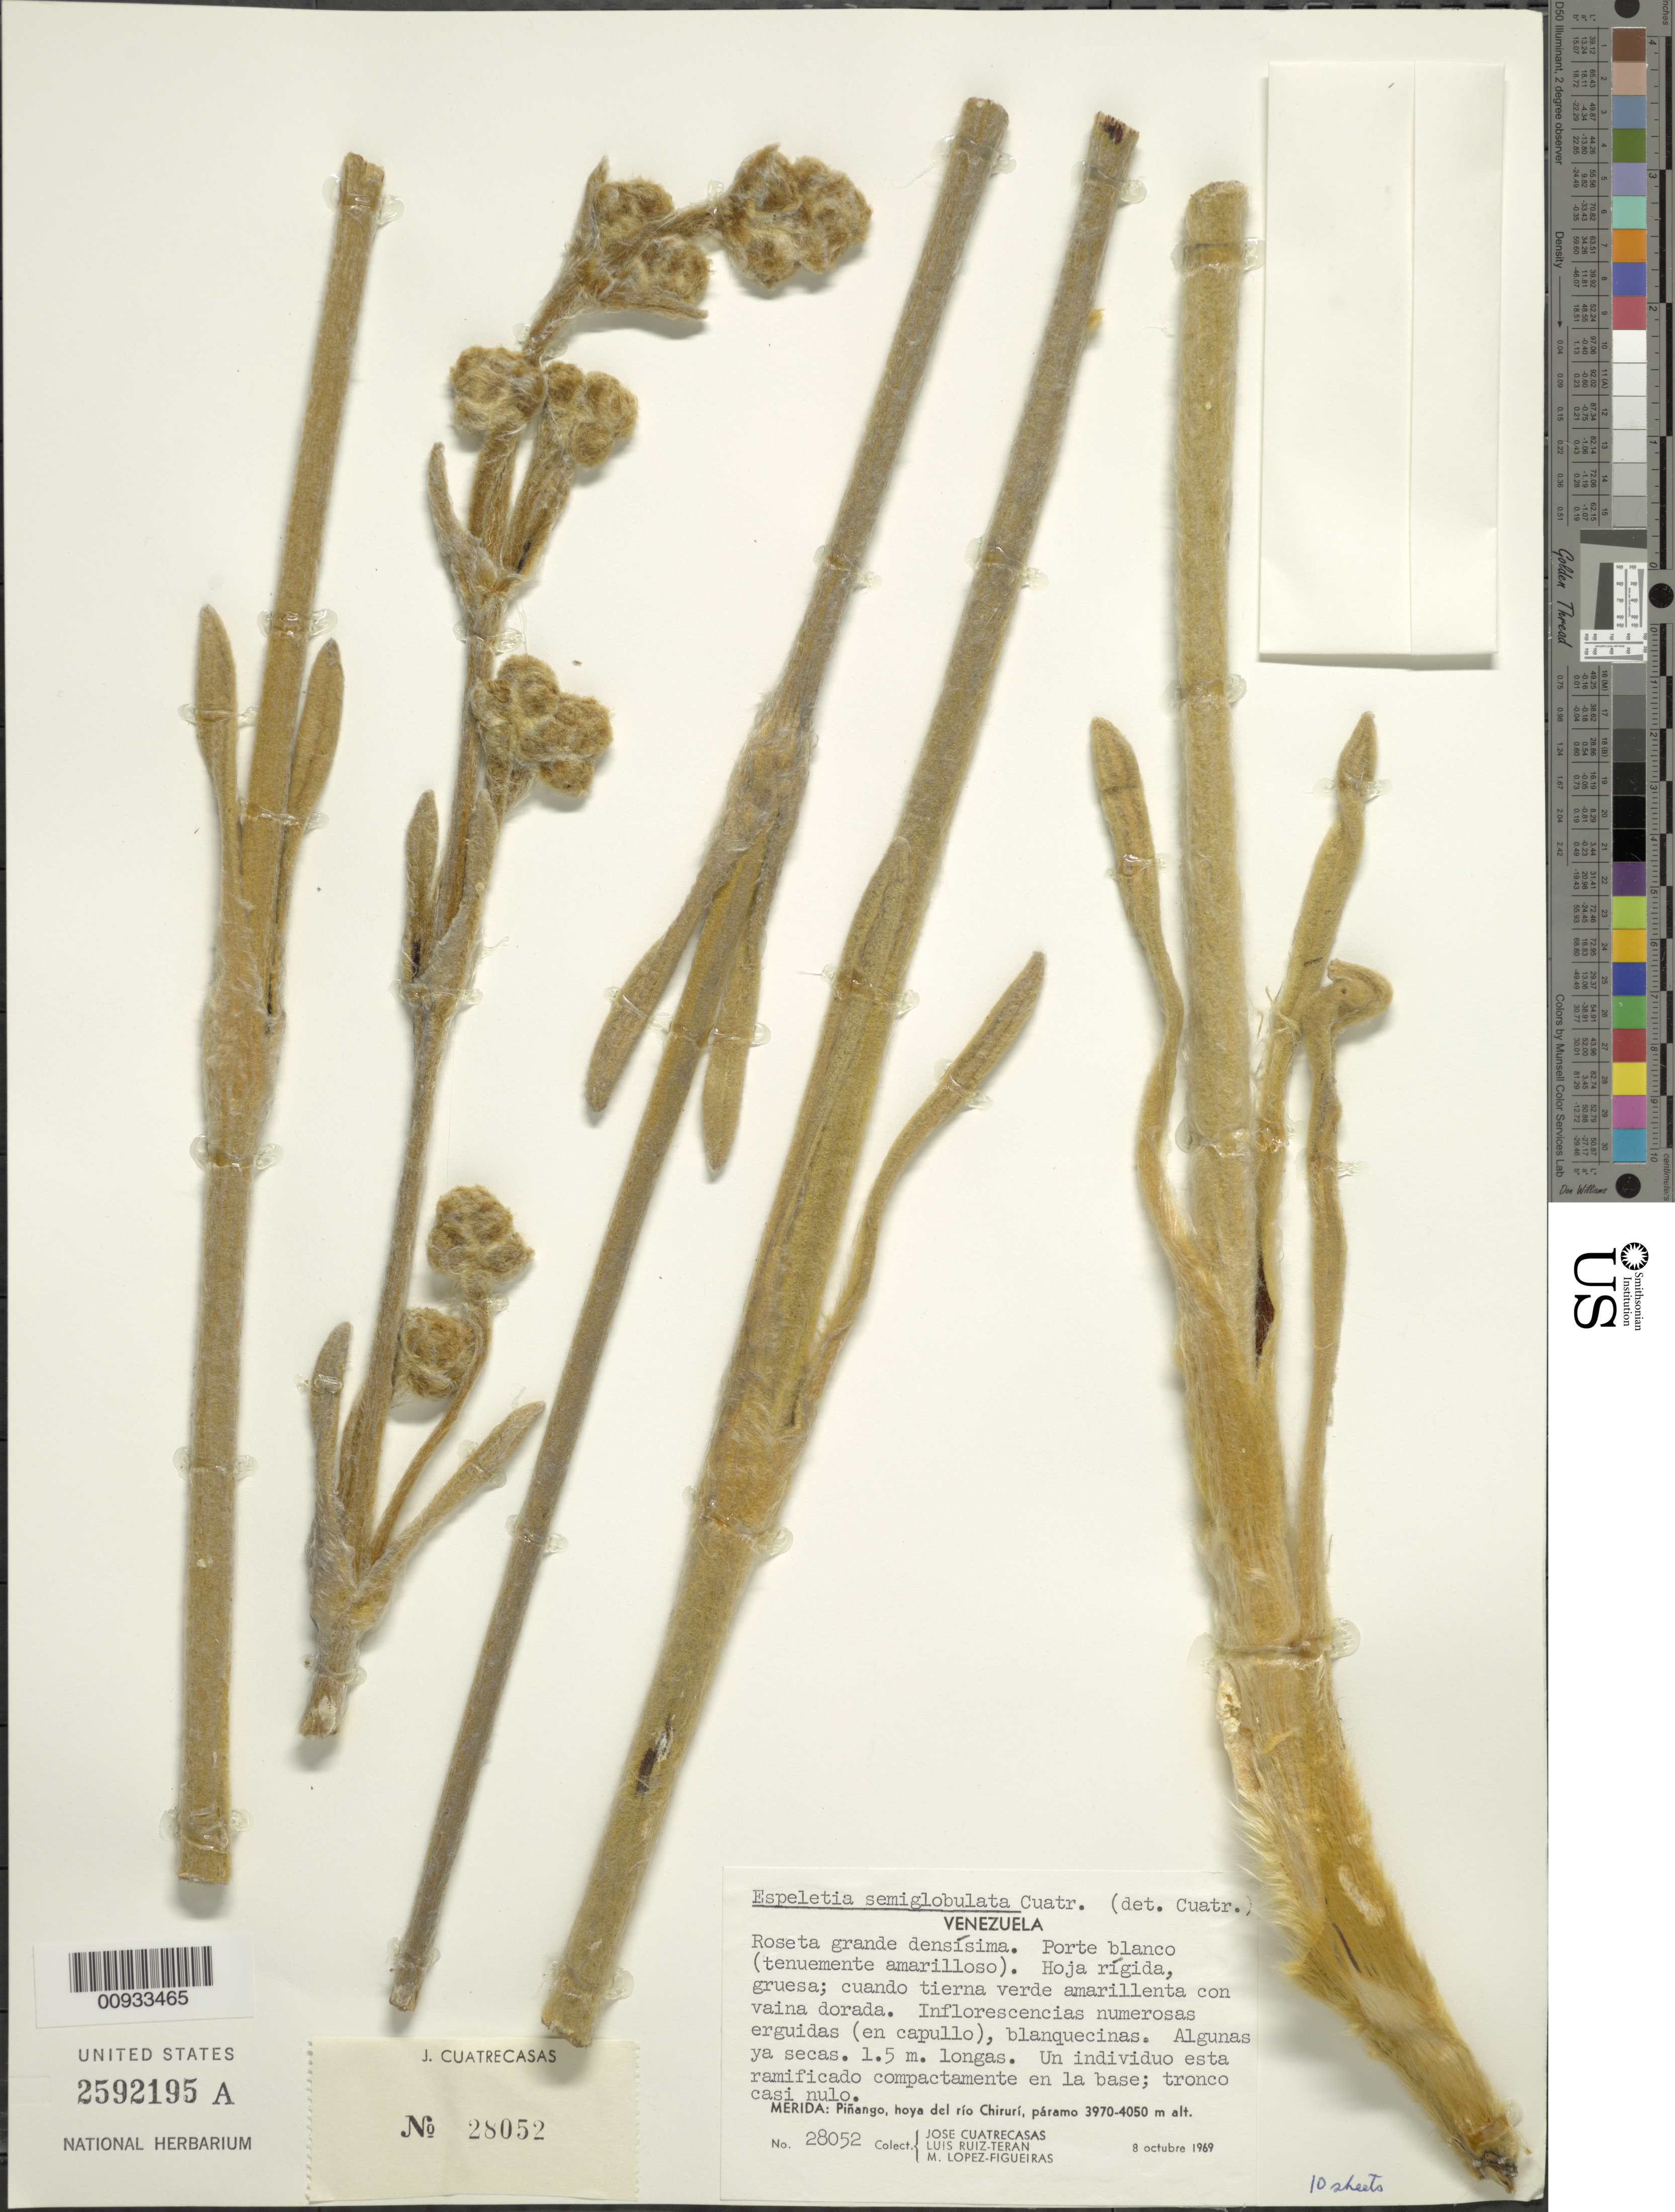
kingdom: Plantae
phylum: Tracheophyta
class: Magnoliopsida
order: Asterales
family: Asteraceae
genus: Espeletia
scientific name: Espeletia semiglobulata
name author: Cuatrec.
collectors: J. Cuatrecasas, L. Teran & M. López Figueiras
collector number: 28052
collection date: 1969-10-08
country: Venezuela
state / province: Mérida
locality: Pinango, hoya del rio Chiruri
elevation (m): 3970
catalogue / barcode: US 2592195A